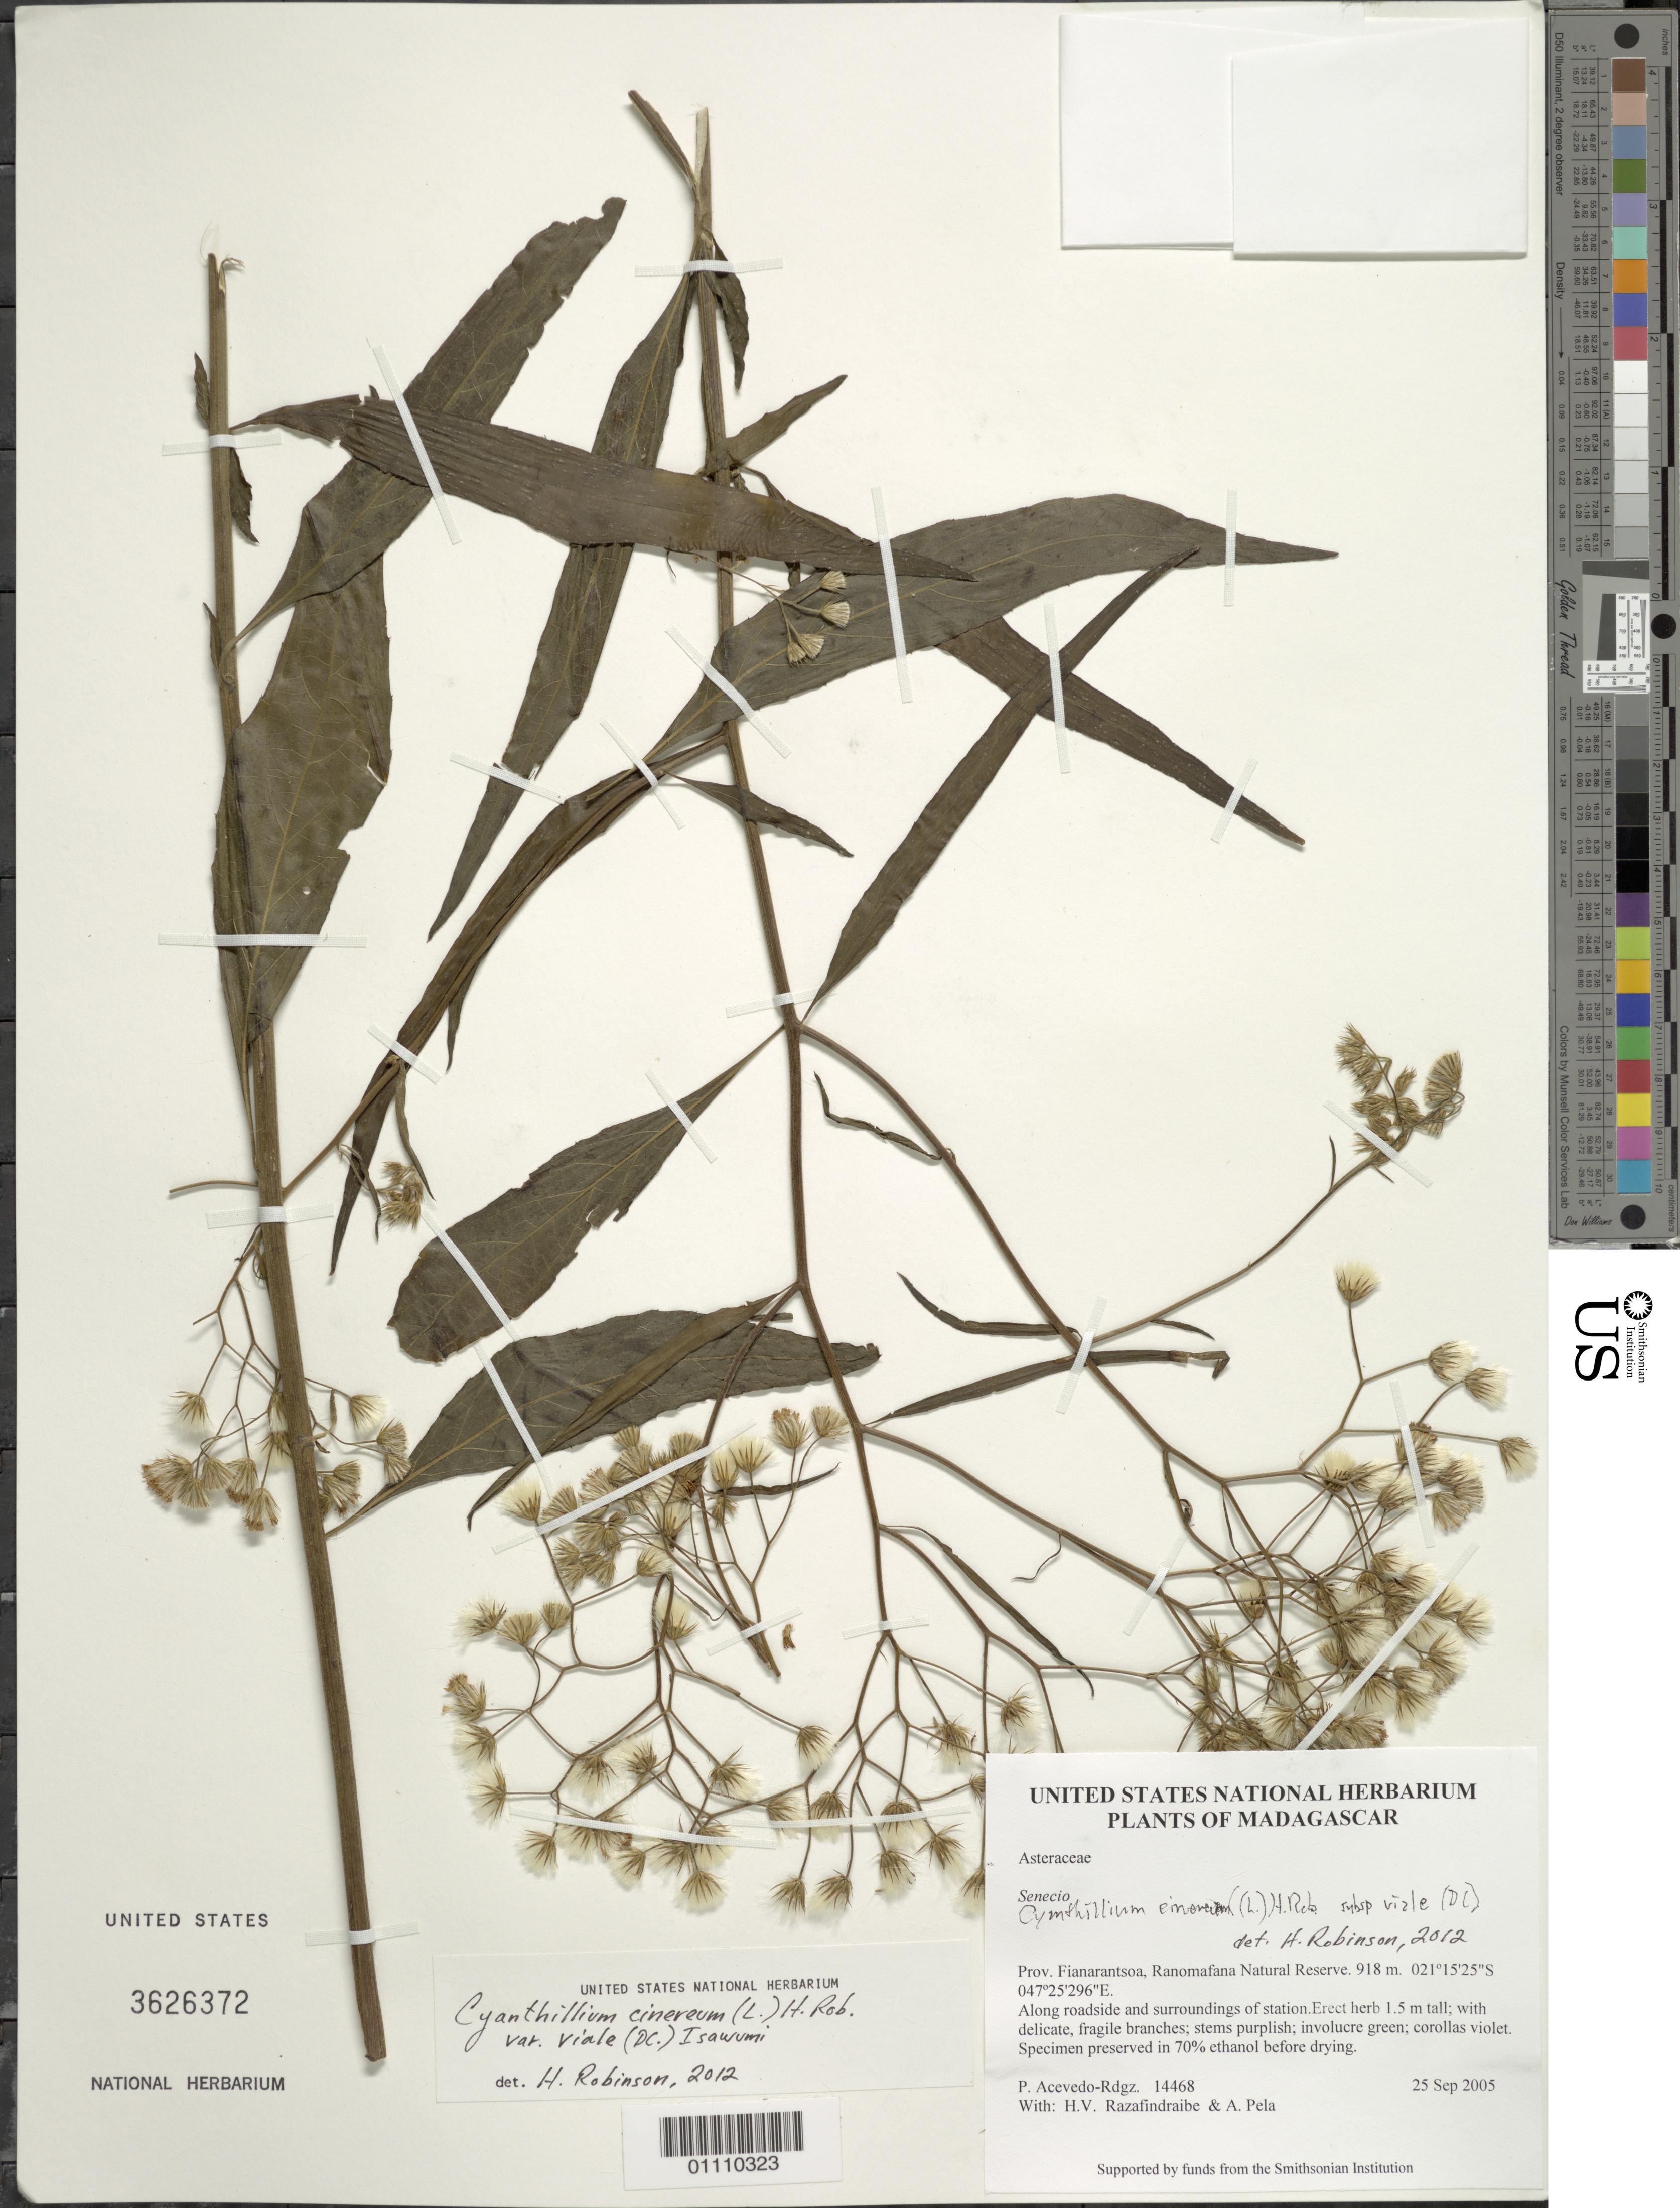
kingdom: Plantae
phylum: Tracheophyta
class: Magnoliopsida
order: Asterales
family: Asteraceae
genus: Cyanthillium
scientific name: Cyanthillium cinereum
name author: (L.) H. Rob.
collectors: P. Acevedo-Rodr., H. Razafindraibe & A. Pela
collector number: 14468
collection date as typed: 25 Sep 2005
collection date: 2005-09-25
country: Madagascar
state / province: Haute Matsiatra / Vatovavy Fitovinany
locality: Prov. Fianarantsoa, Ranomafana Natural Reserve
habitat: Along roadside and surroundings of station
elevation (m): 918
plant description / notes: US, NY, K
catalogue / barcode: US 3626372